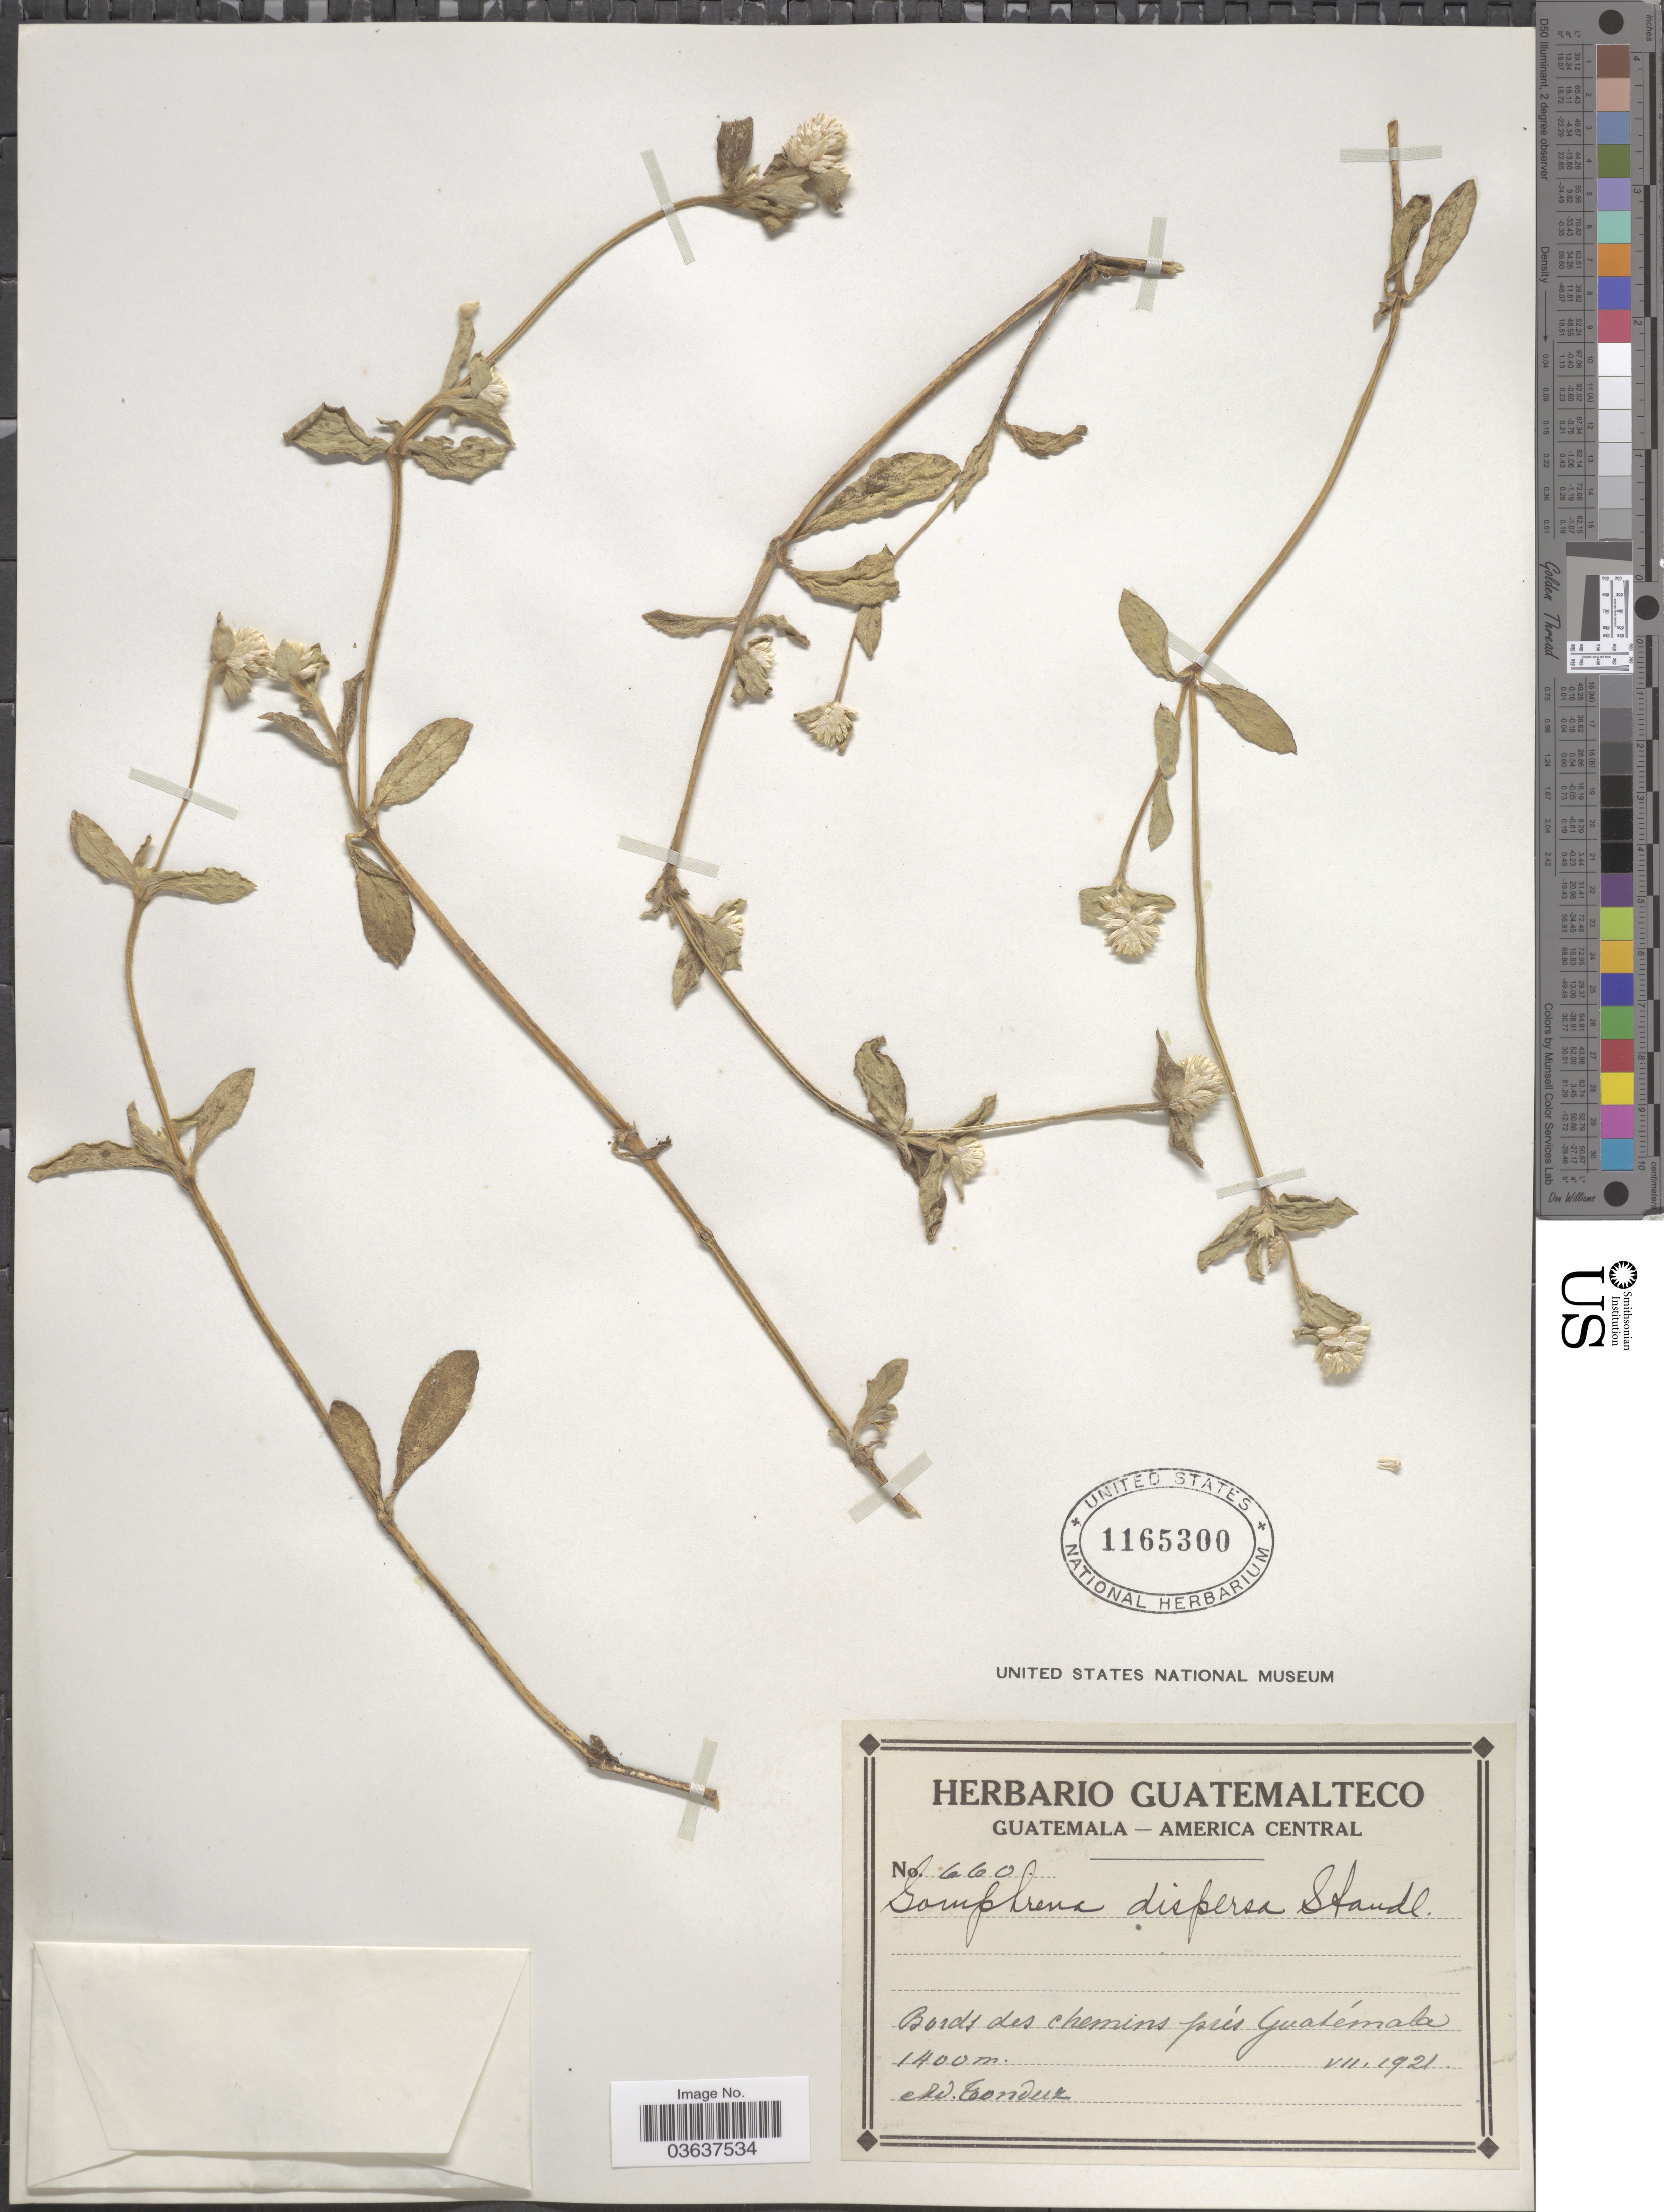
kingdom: Plantae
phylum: Tracheophyta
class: Magnoliopsida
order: Caryophyllales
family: Amaranthaceae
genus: Gomphrena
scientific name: Gomphrena dispersa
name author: Standl.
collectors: A. Tonduz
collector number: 660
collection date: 1921-07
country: Guatemala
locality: Bords des chemins près Guatémala.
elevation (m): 1400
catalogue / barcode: US 1165300